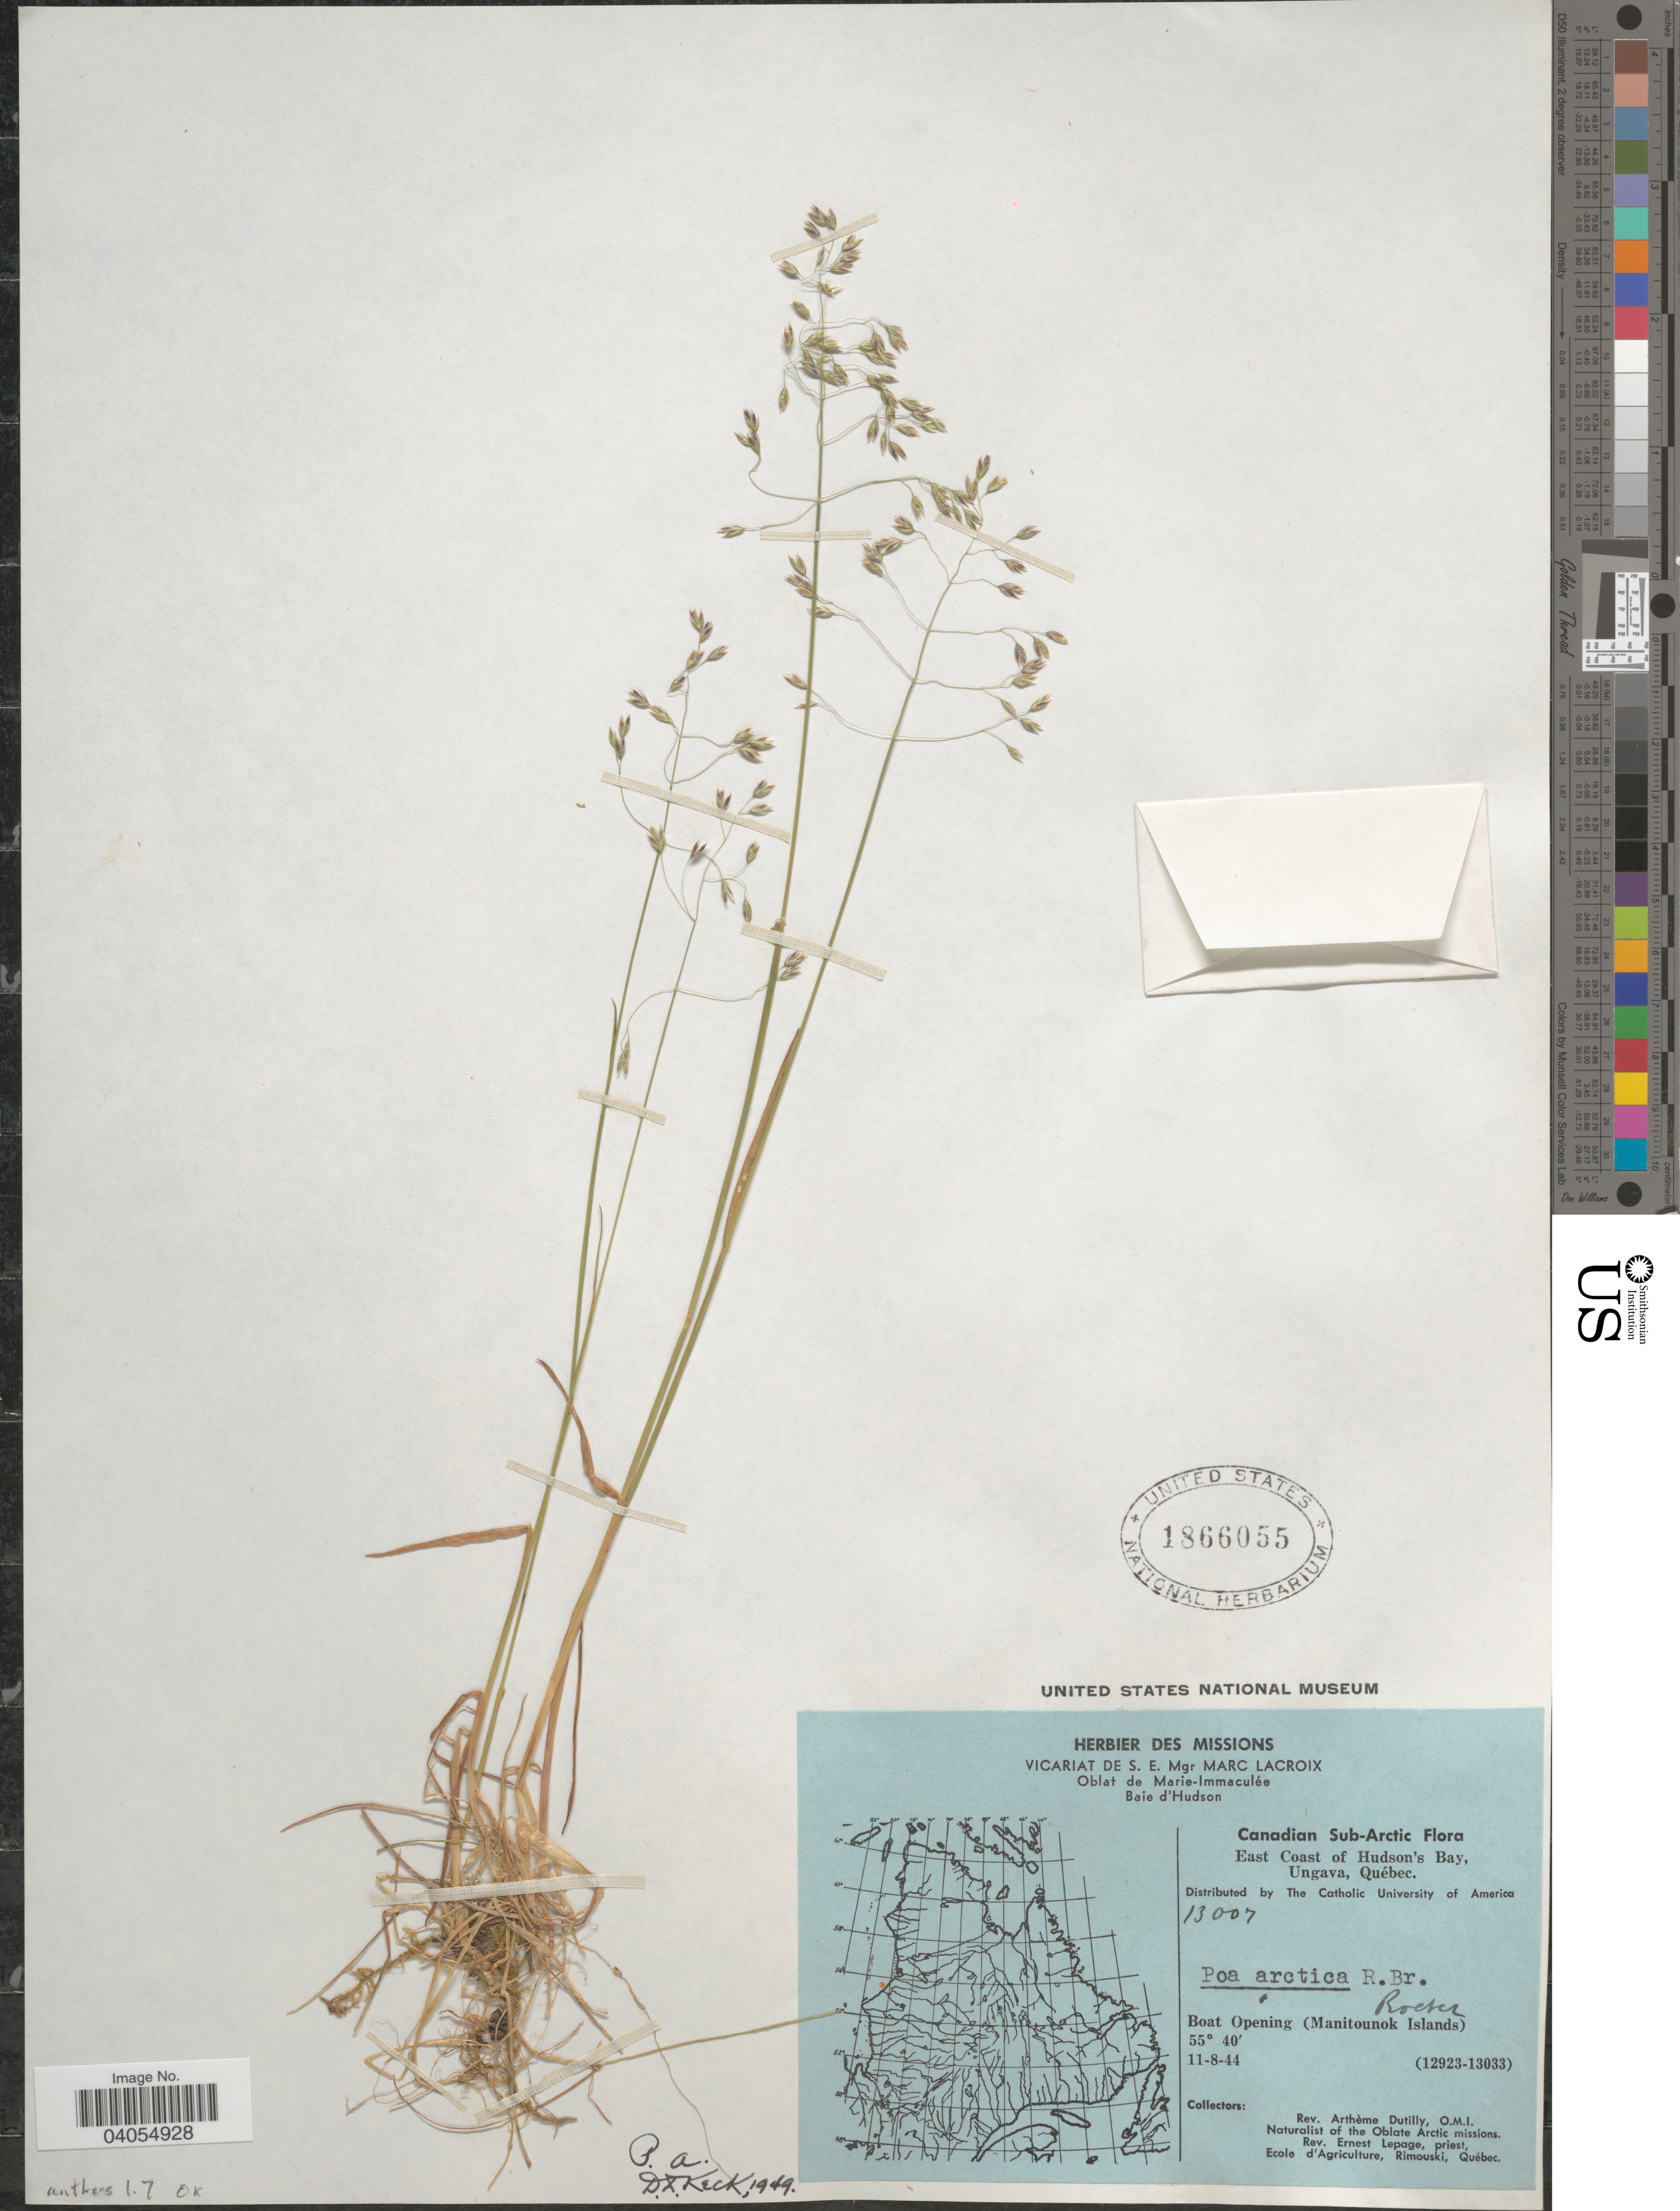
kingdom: Plantae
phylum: Tracheophyta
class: Liliopsida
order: Poales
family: Poaceae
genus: Poa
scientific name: Poa arctica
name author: R. Br.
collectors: A. Dutilly & E. Lepage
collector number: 13007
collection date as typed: Transcribed d/m/y: 11/8/44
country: Canada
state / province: Quebec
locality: Canadian Sub-Arctic. East Coast of Hudson's Bay, Ungava. Boat Opening (Manitounok Islands).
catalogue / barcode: US 1866055